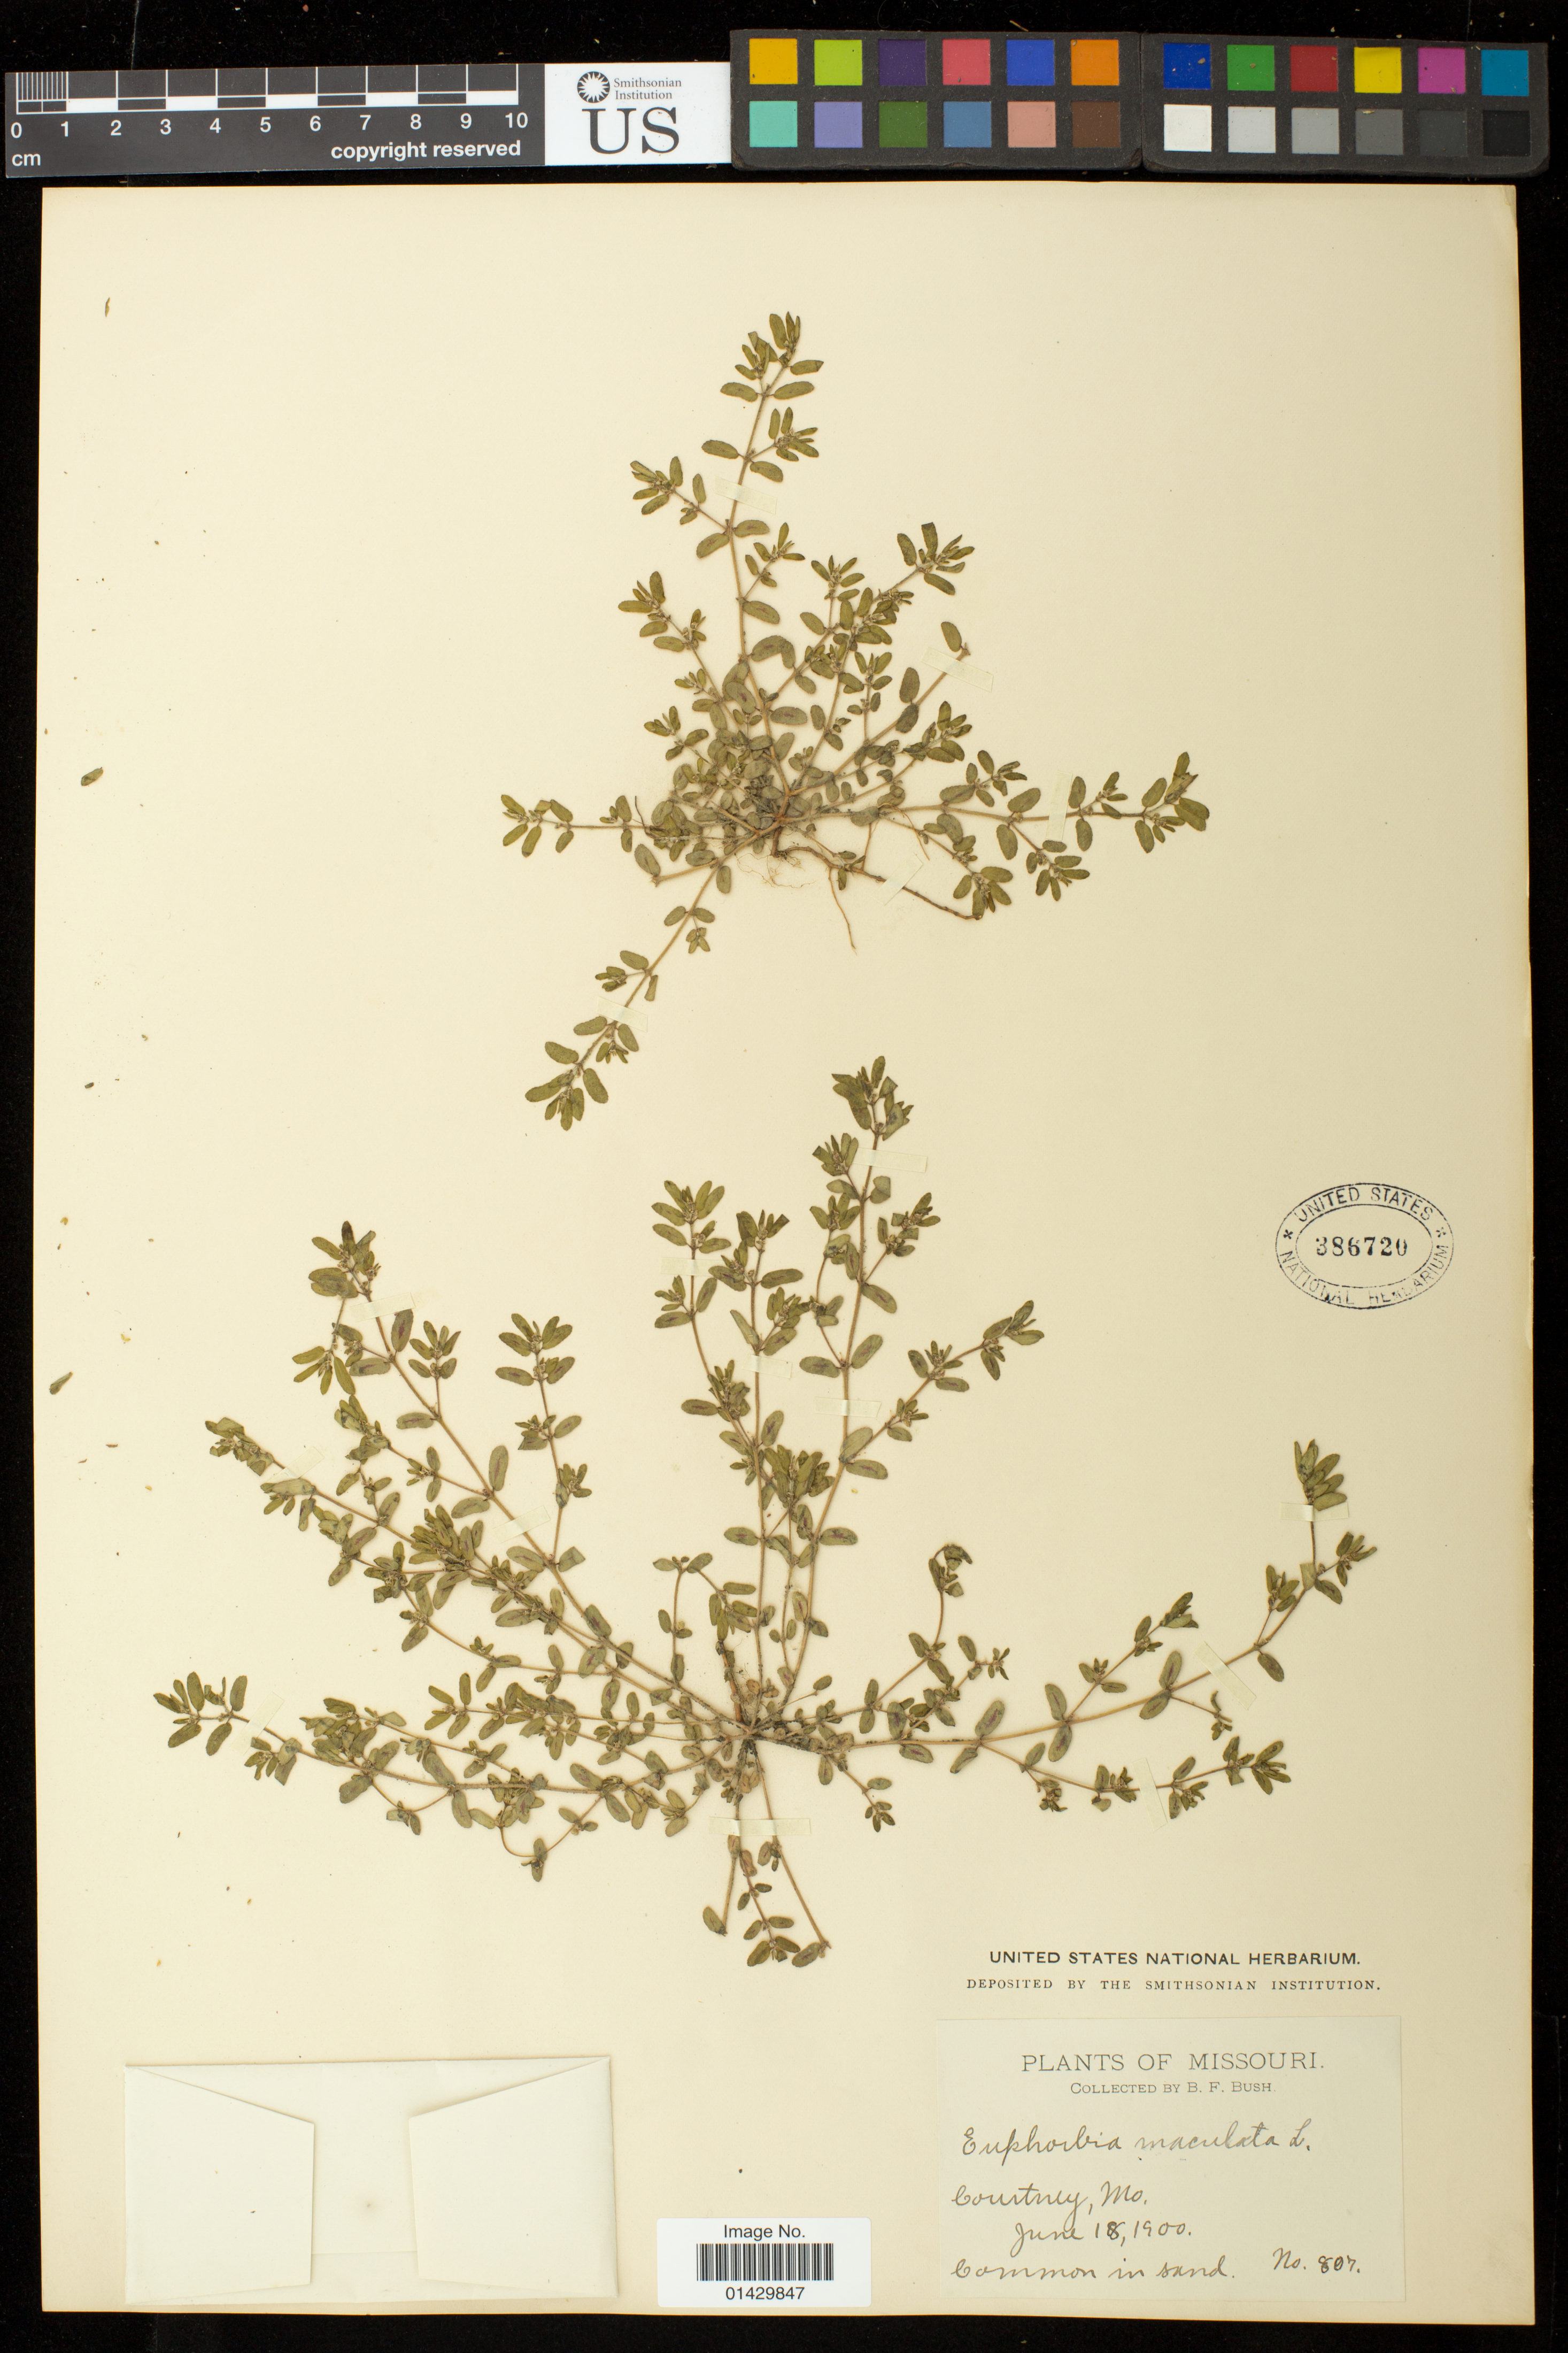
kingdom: Plantae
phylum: Tracheophyta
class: Magnoliopsida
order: Malpighiales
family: Euphorbiaceae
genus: Euphorbia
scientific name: Euphorbia maculata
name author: L.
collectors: B. F. Bush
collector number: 807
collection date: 1900-06-18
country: United States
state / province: Missouri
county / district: Jackson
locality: Courtney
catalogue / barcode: US 386720